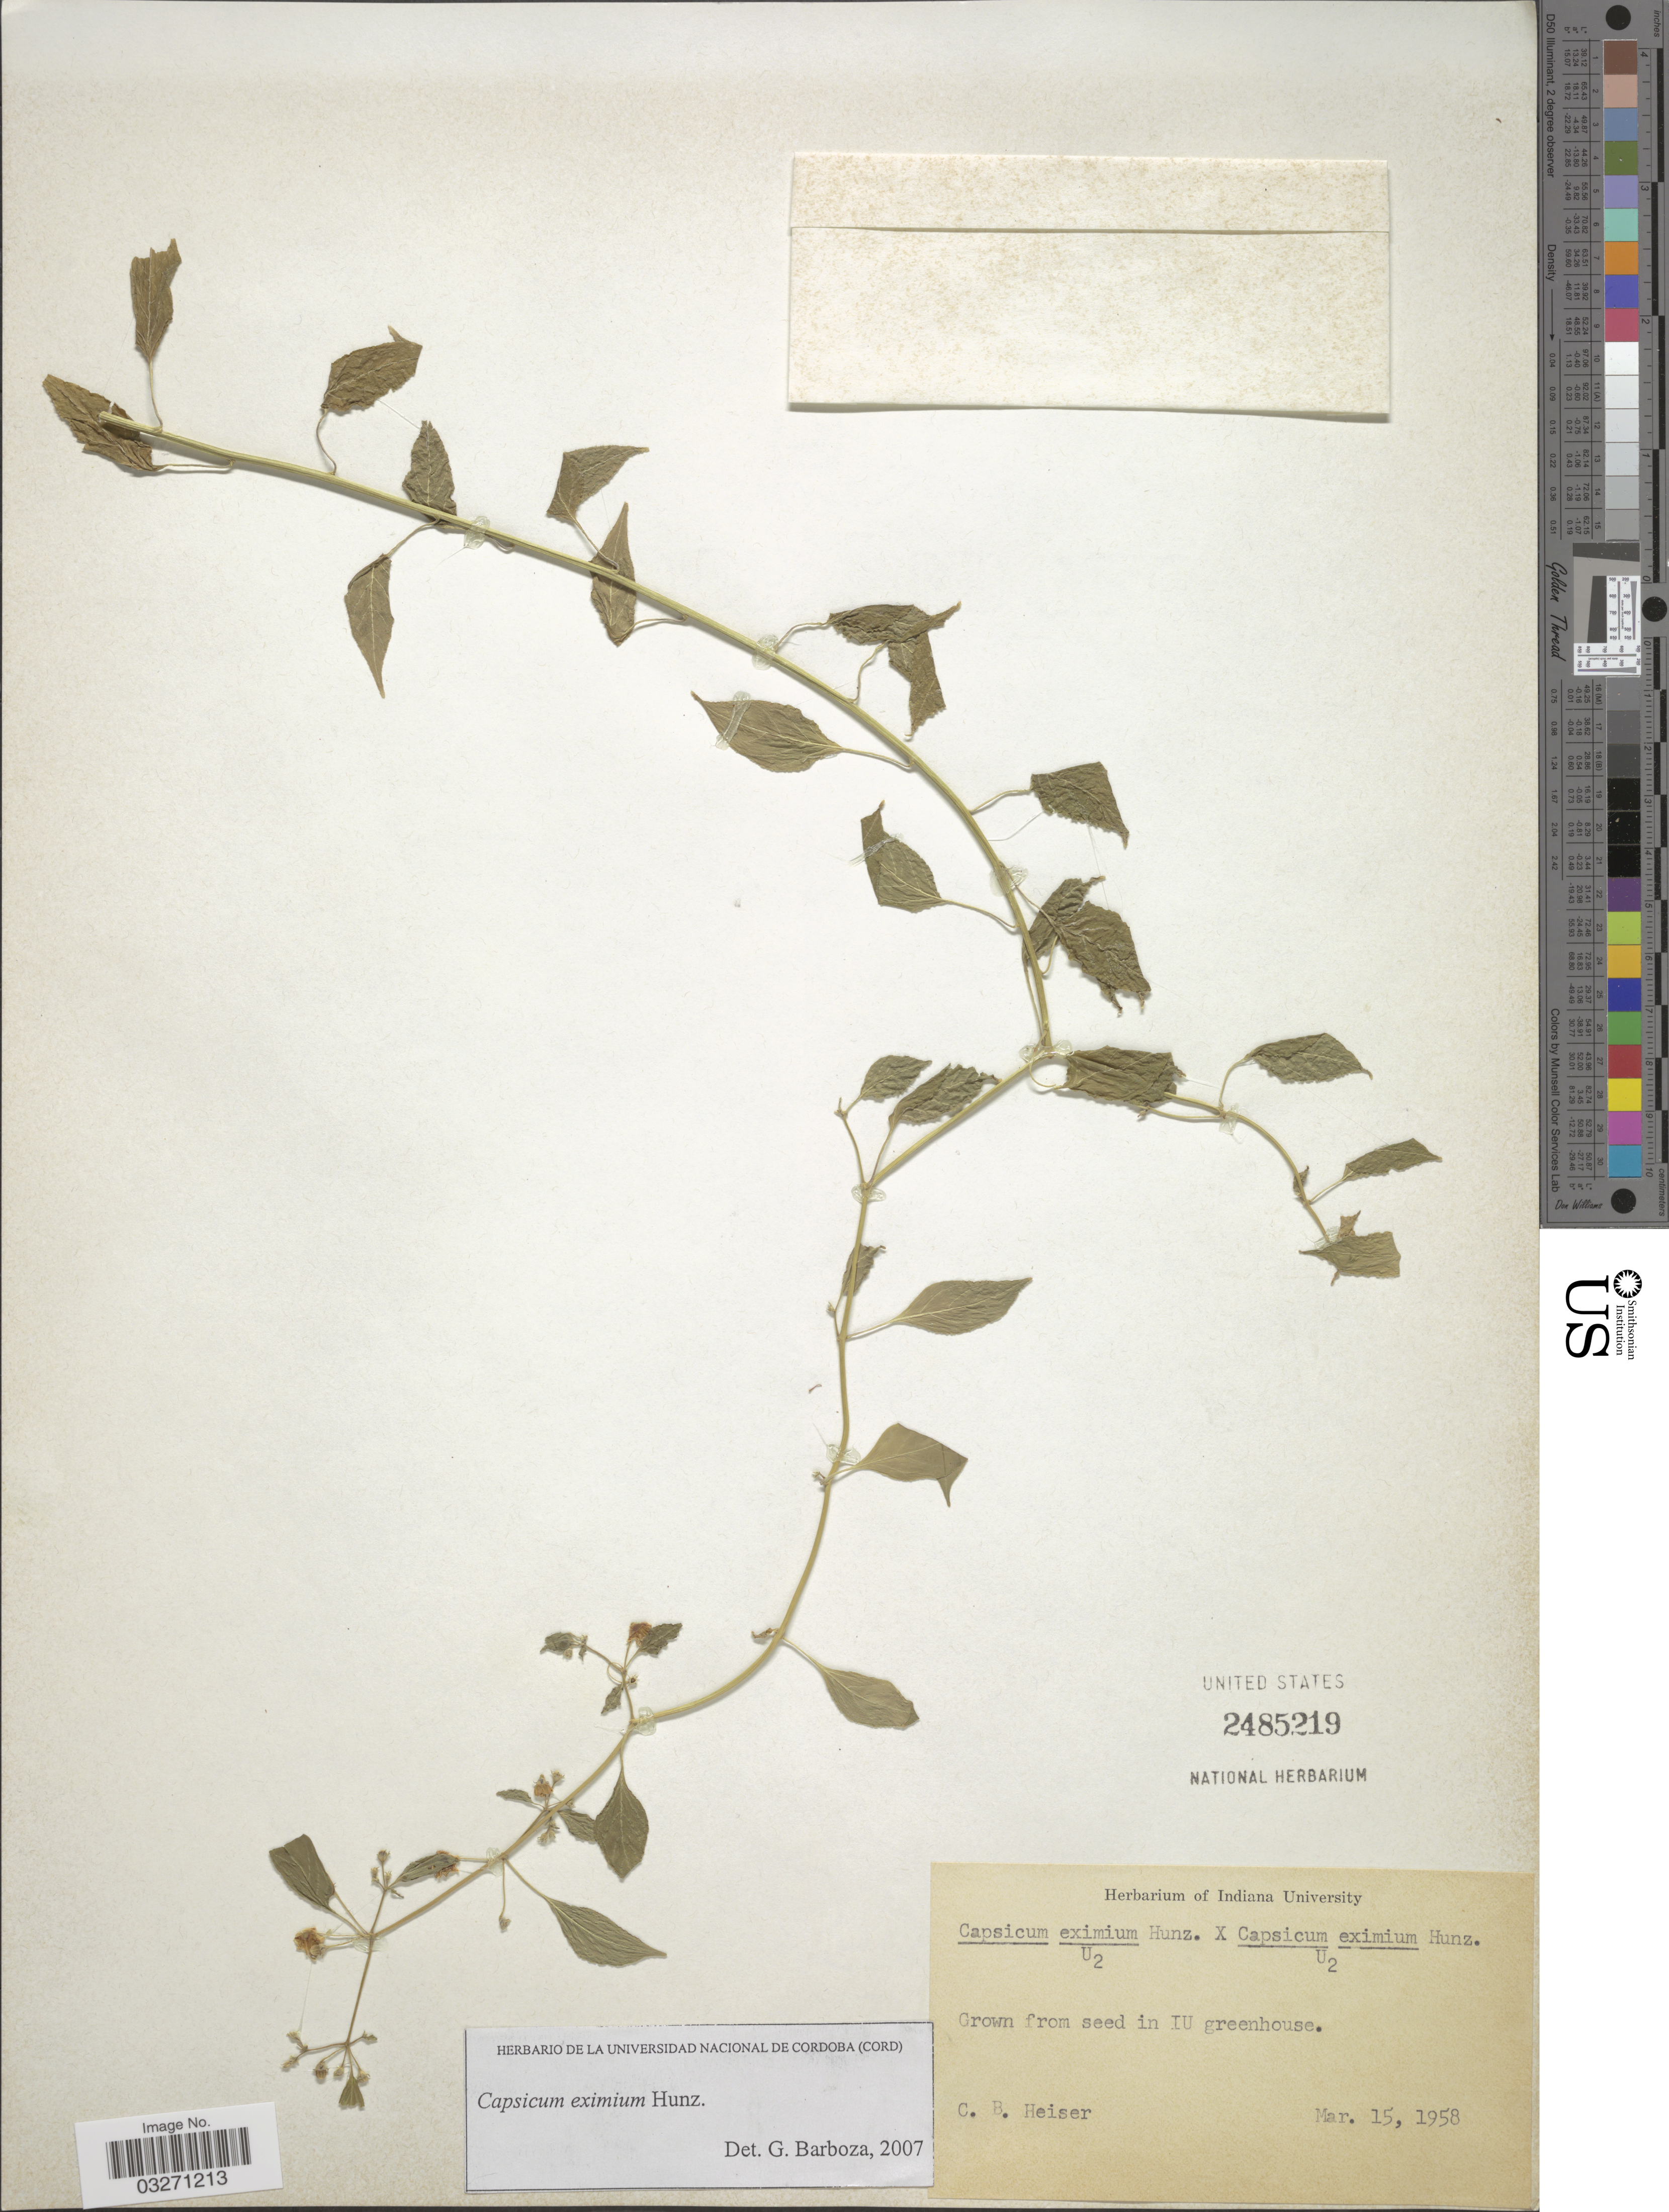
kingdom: Plantae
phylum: Tracheophyta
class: Magnoliopsida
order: Solanales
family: Solanaceae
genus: Capsicum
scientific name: Capsicum eximium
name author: Hunz.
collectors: C. B. Heiser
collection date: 1958-03-15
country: United States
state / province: Indiana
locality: Grown from seed in IU greenhouse.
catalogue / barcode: US 2485219